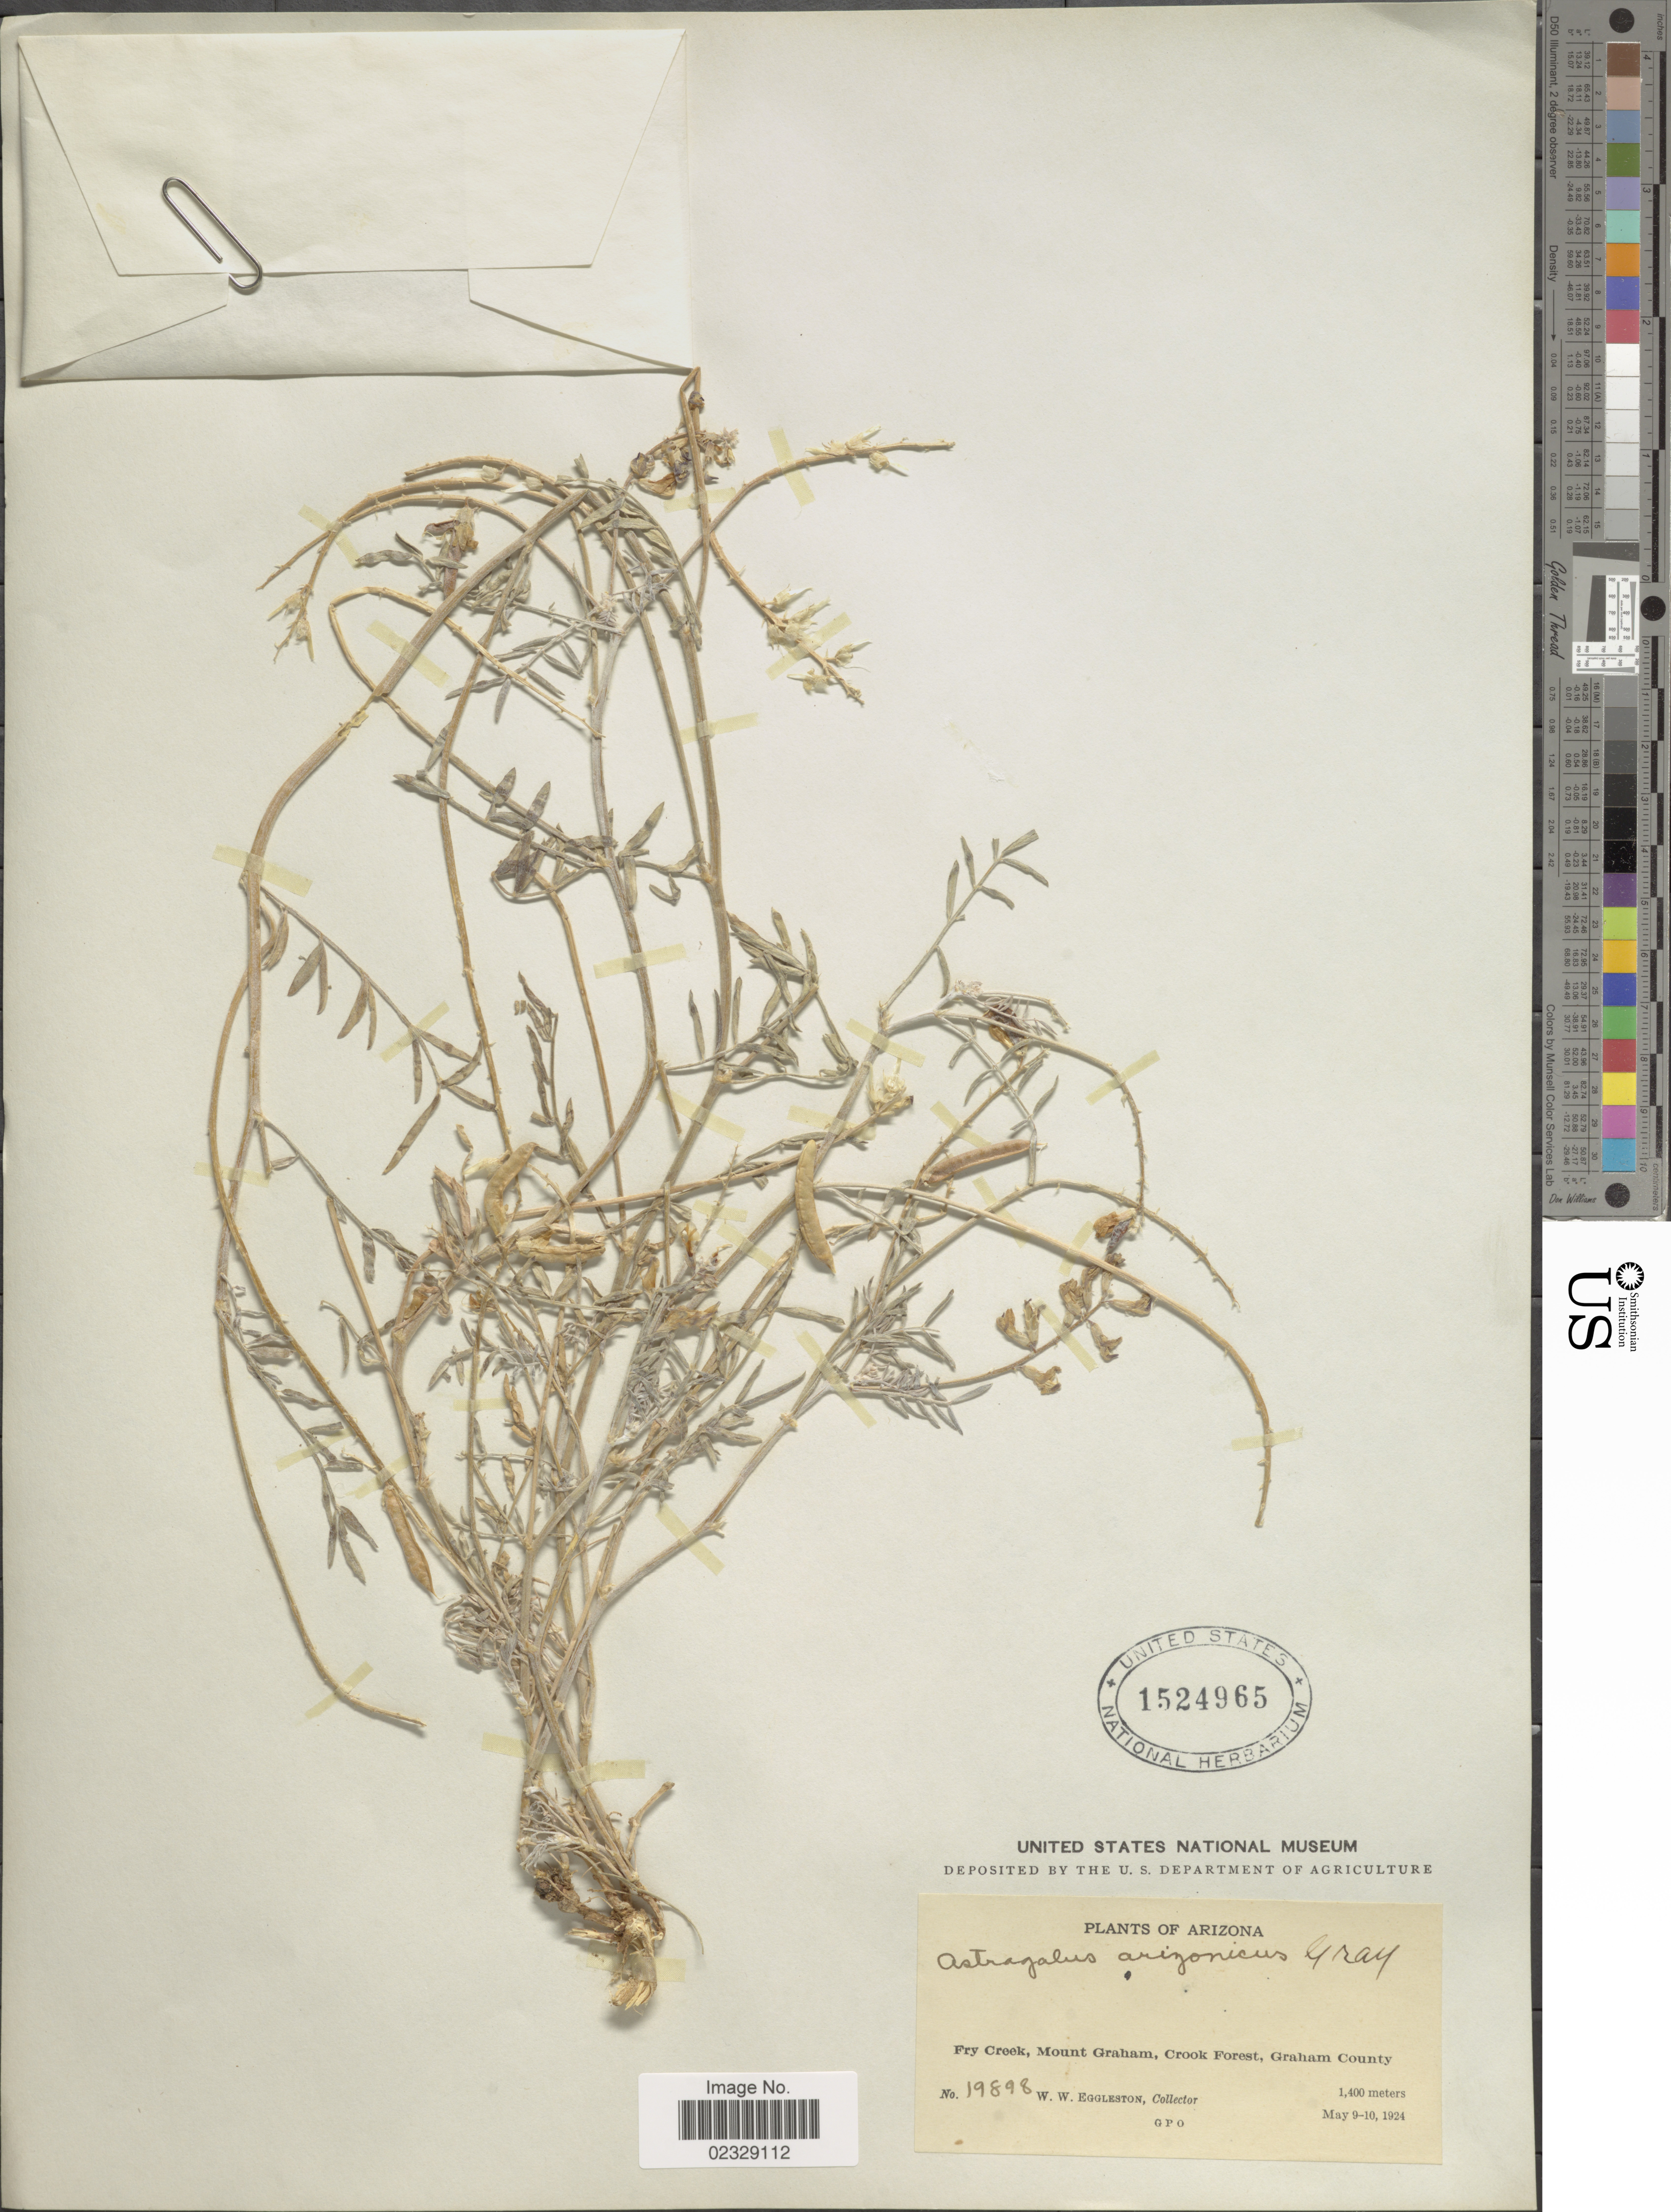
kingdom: Plantae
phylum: Tracheophyta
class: Magnoliopsida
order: Fabales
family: Fabaceae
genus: Astragalus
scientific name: Astragalus arizonicus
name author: A. Gray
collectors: W. W. Eggleston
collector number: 19898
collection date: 1924-05-09/1924-05-10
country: United States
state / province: Arizona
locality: Fry Creek, Mount Graham, Crook Forest, Graham County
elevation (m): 1400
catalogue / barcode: US 1524965